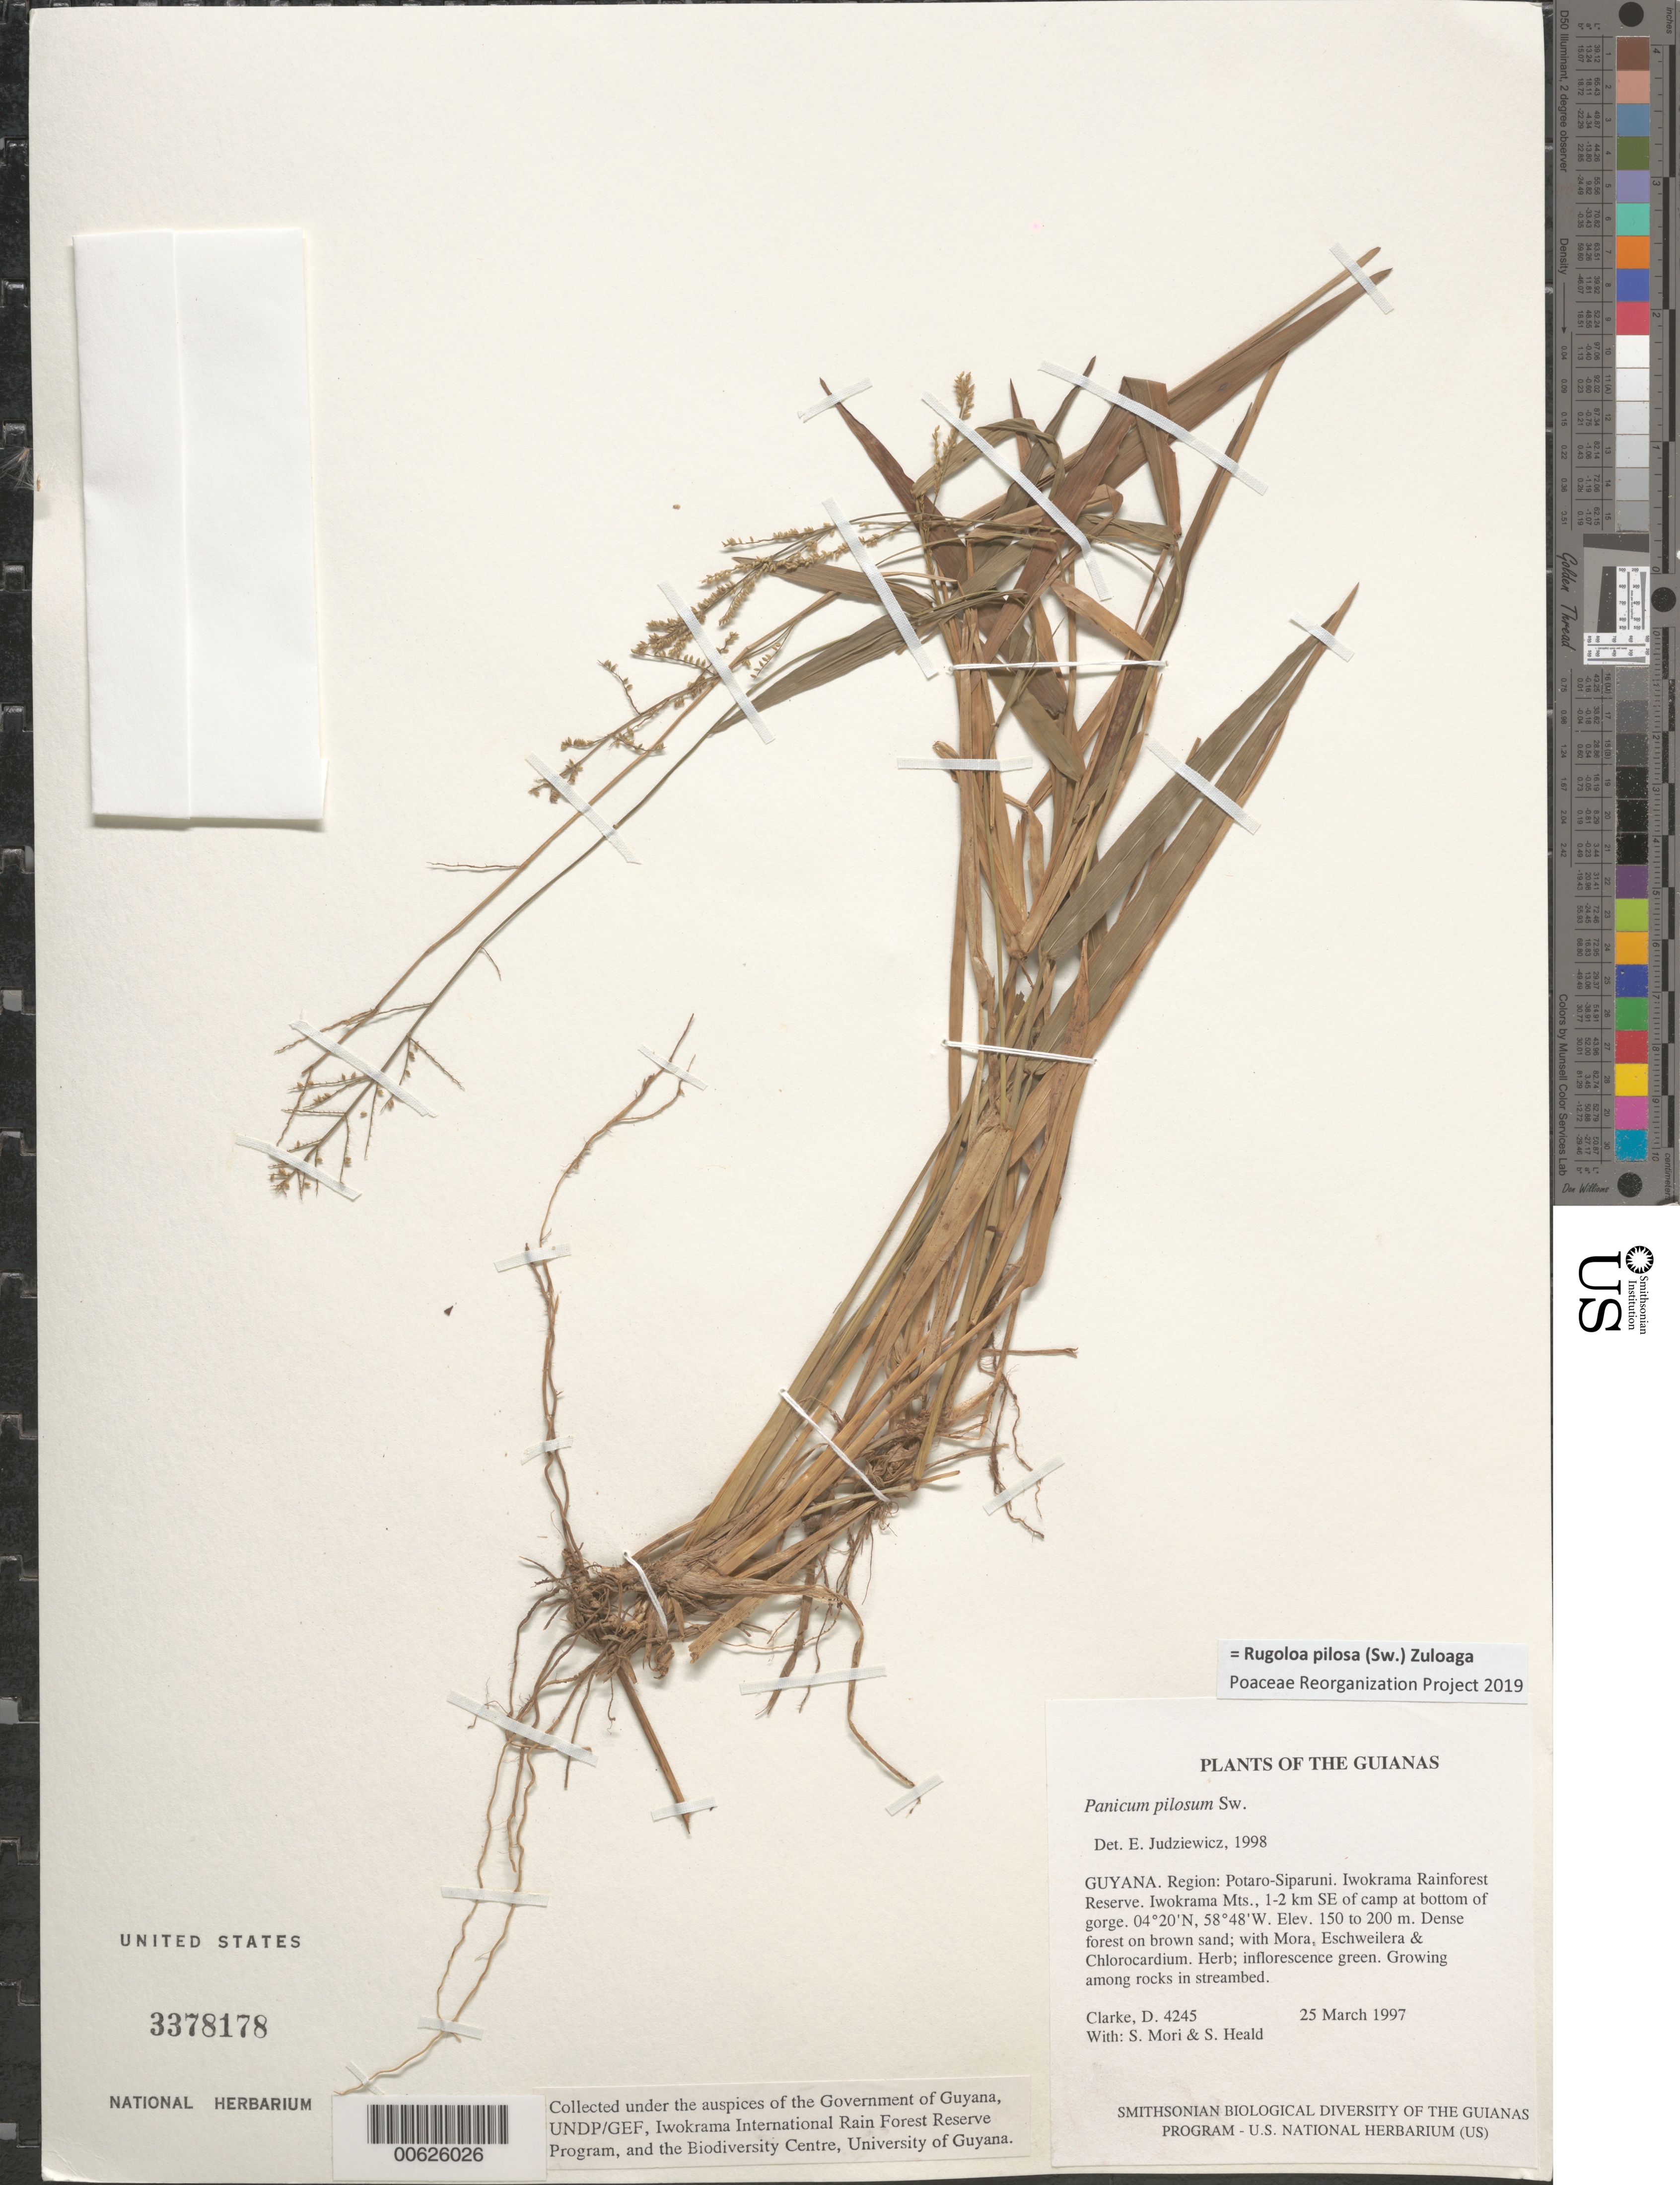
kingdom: Plantae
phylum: Tracheophyta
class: Liliopsida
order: Poales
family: Poaceae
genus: Panicum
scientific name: Panicum pilosum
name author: Sw.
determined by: Judziewicz, E. J.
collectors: H. D. Clarke, S. Mori & S. Heald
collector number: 4245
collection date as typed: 25 March 1997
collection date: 1997-03-25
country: Guyana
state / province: Potaro-Siparuni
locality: Iwokrama Rainforest Reserve. Iwokrama Mts., 1-2 km SE of camp at bottom of gorge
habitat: Dense forest on brown sand; with Mora, Eschweilera & Chlorocardium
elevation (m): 150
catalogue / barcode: US 3378178